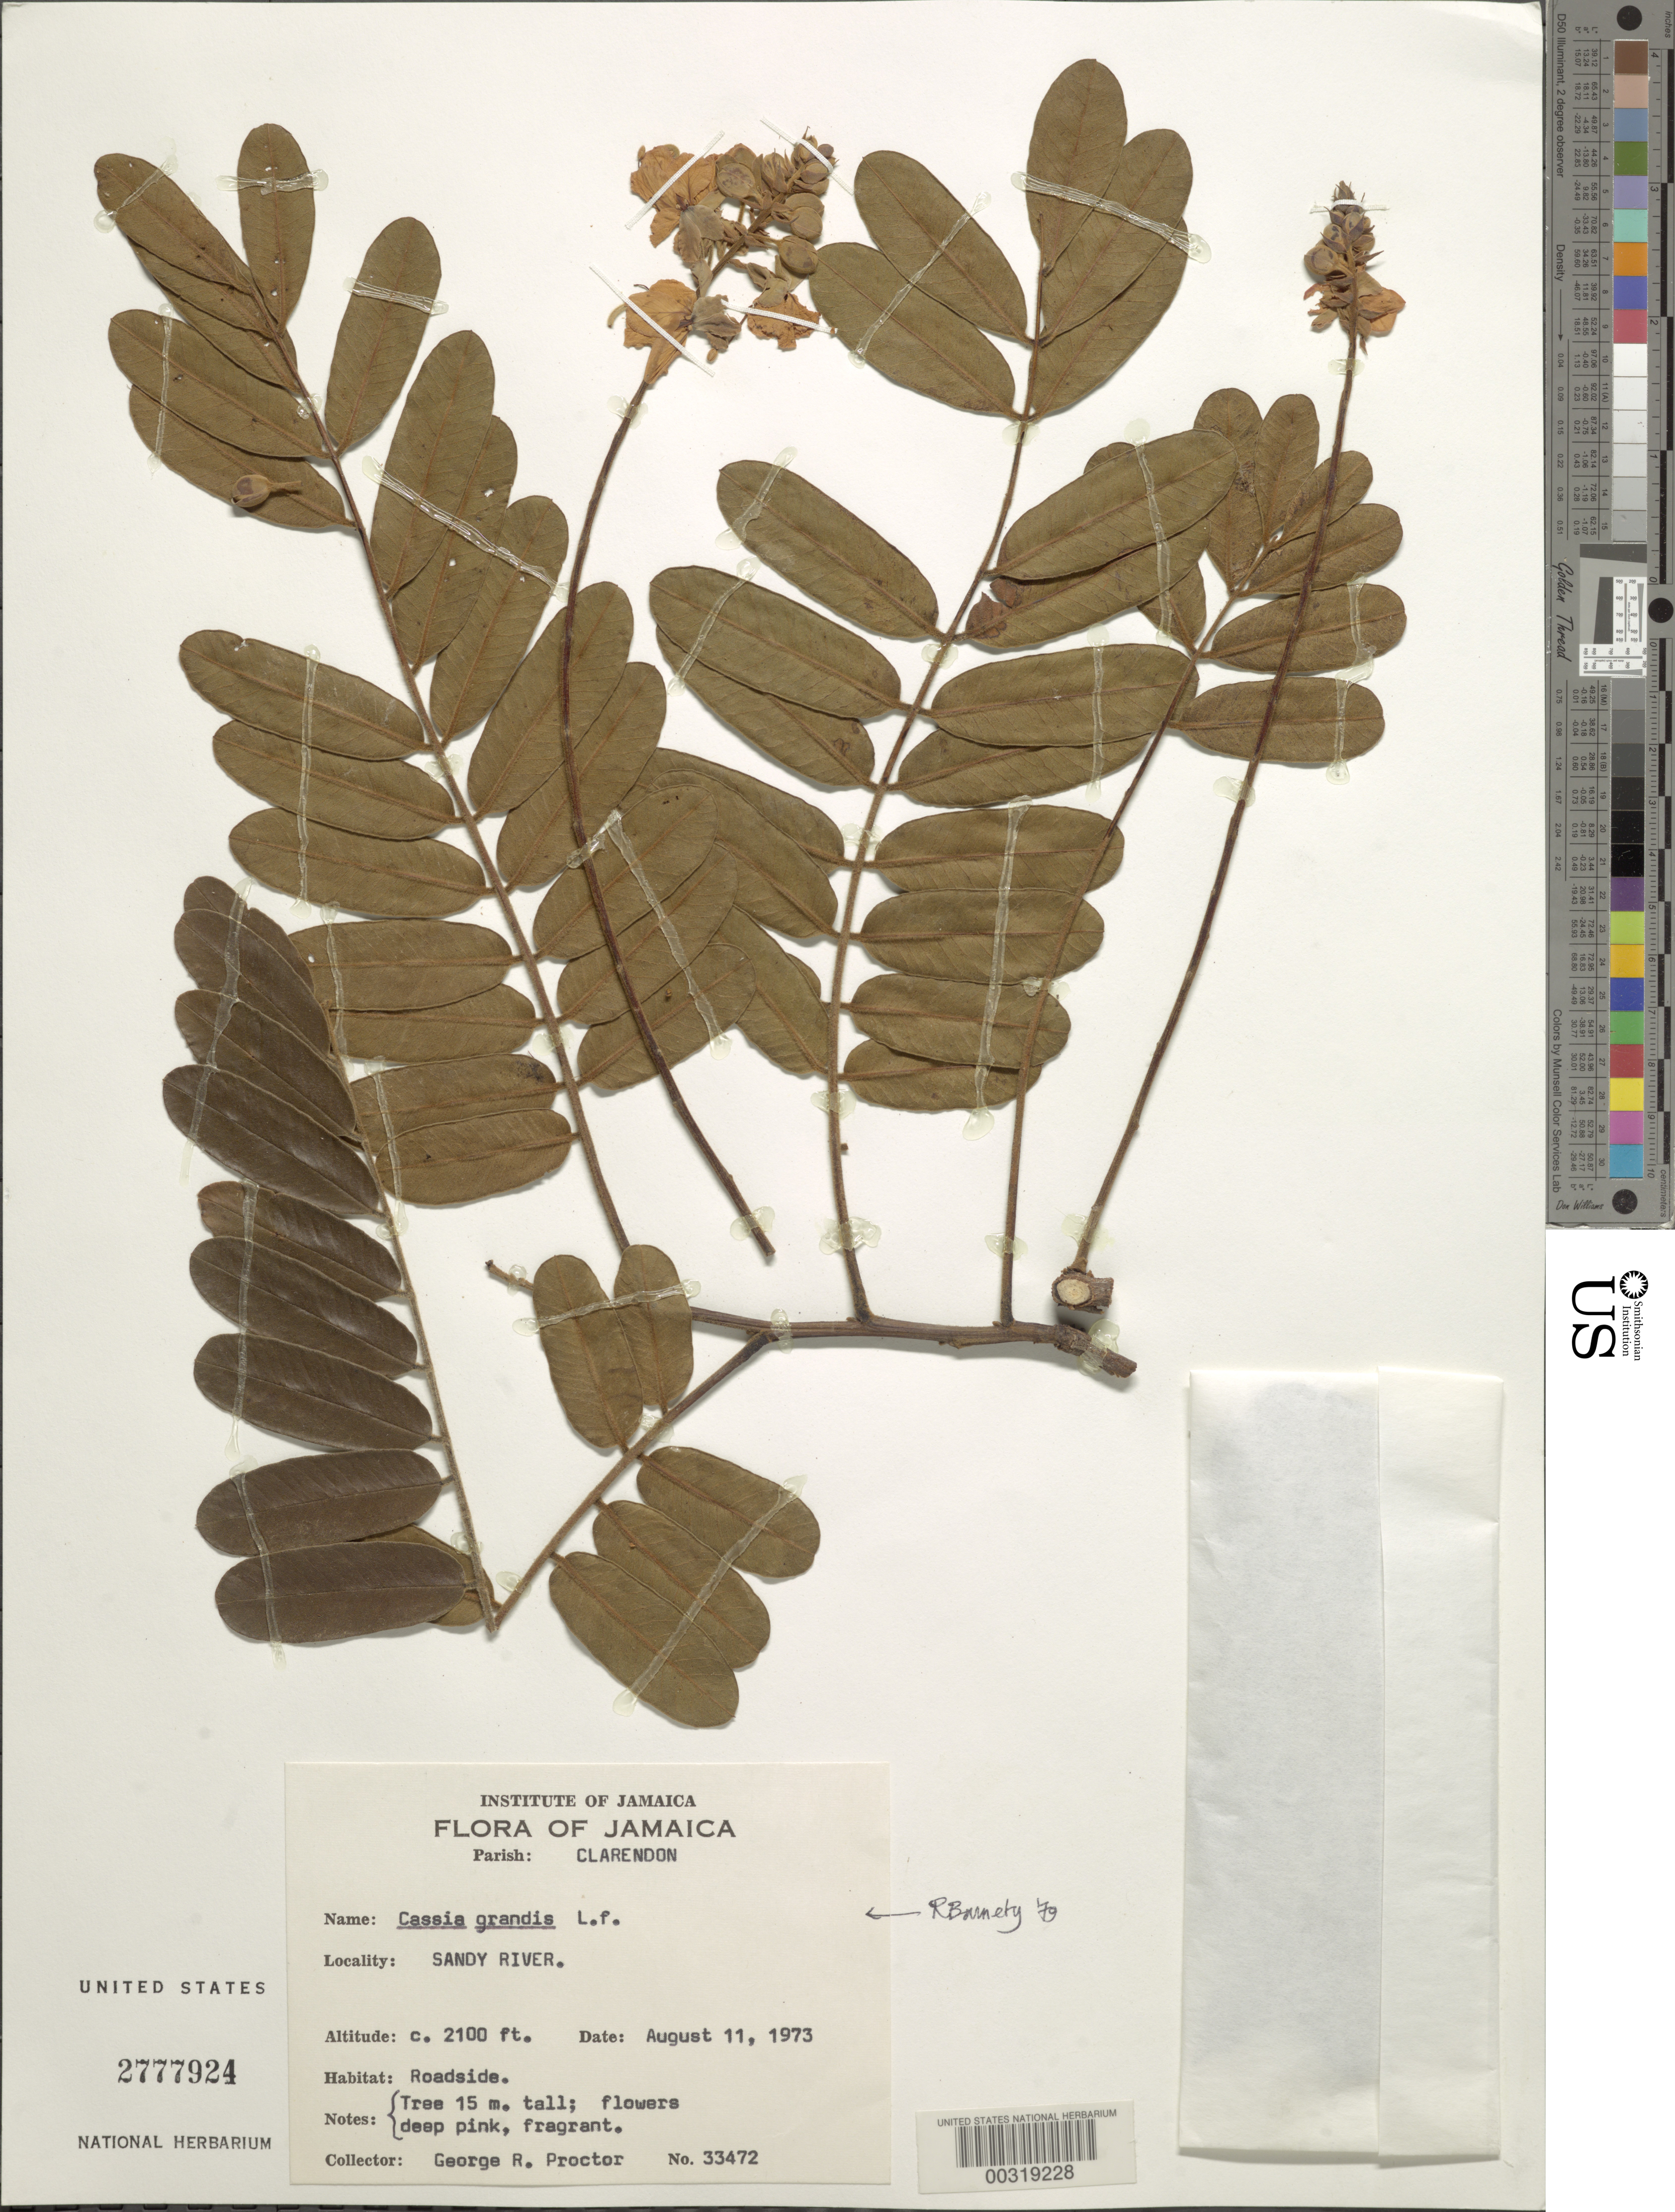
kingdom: Plantae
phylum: Tracheophyta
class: Magnoliopsida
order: Fabales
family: Fabaceae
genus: Cassia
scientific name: Cassia grandis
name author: L. f.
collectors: G. R. Proctor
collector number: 33472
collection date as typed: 11 Aug 1973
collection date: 1973-08-11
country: Jamaica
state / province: Clarendon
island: Greater Antilles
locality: Sandy river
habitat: Roadside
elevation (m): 640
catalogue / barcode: US 2777924